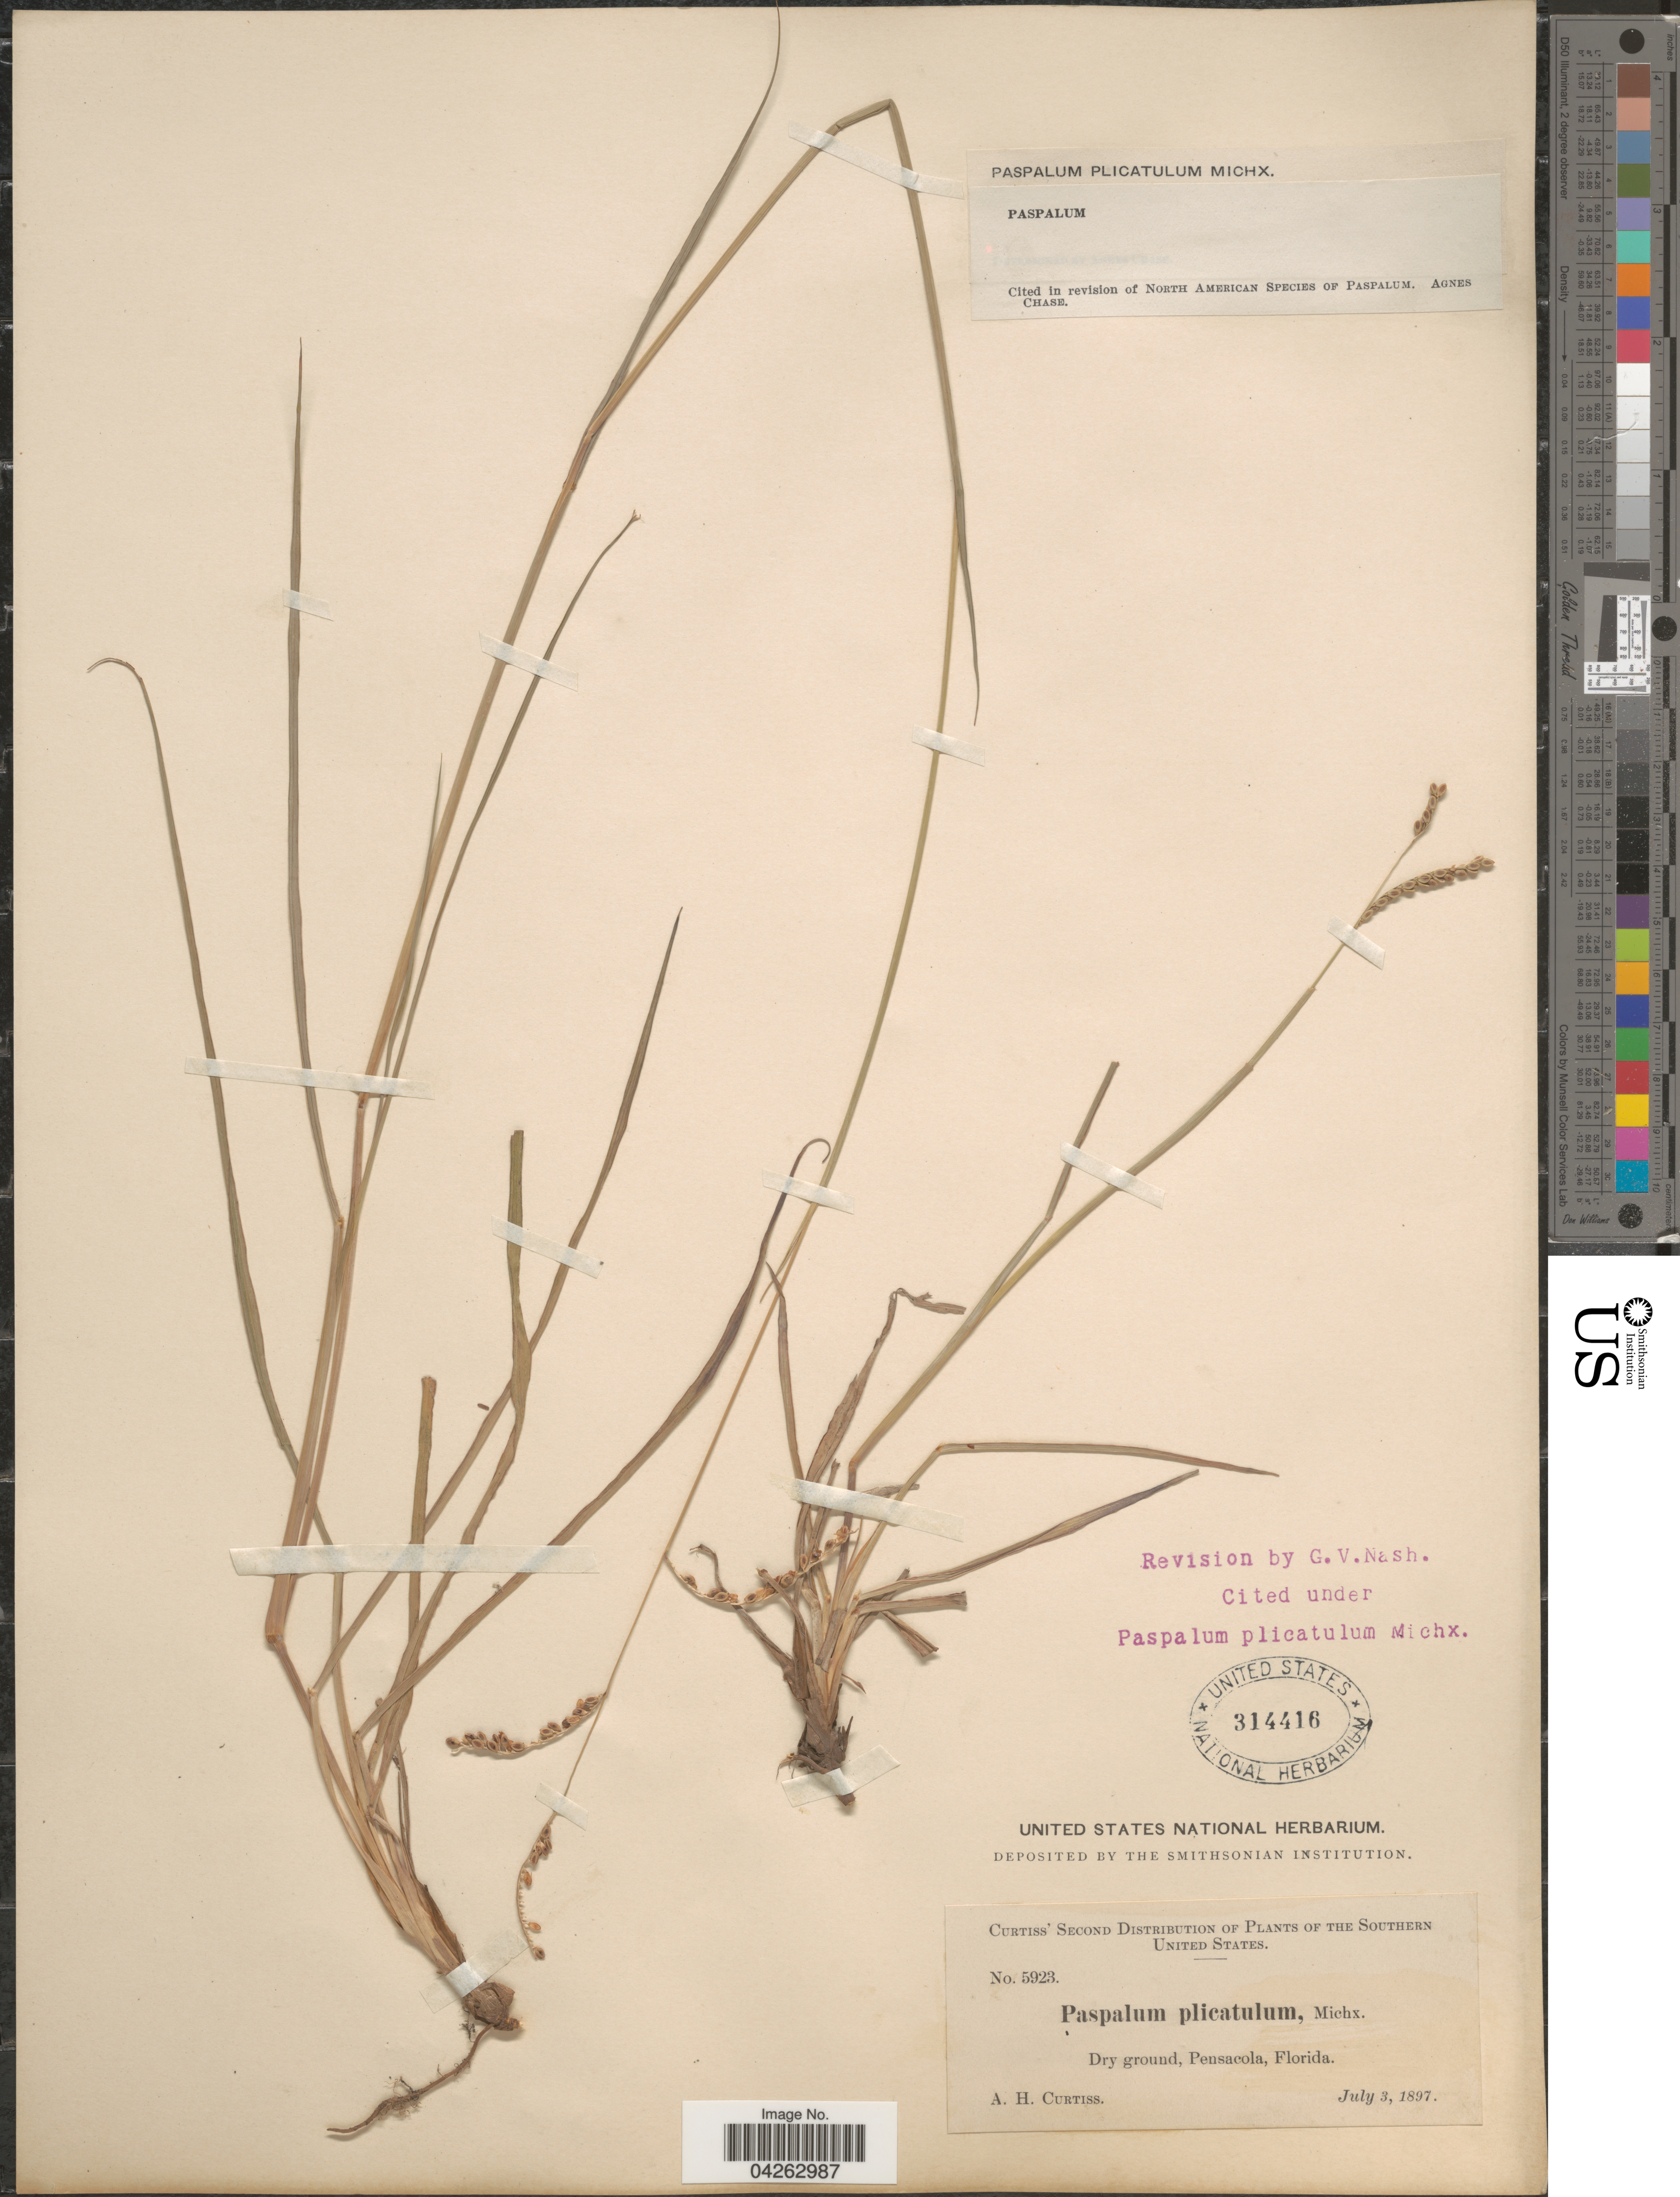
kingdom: Plantae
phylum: Tracheophyta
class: Liliopsida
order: Poales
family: Poaceae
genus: Paspalum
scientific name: Paspalum plicatulum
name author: Michx.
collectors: A. H. Curtiss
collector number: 5923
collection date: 1897-07-03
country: United States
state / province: Florida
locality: The Southern United States. Pensacola.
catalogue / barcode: US 314416